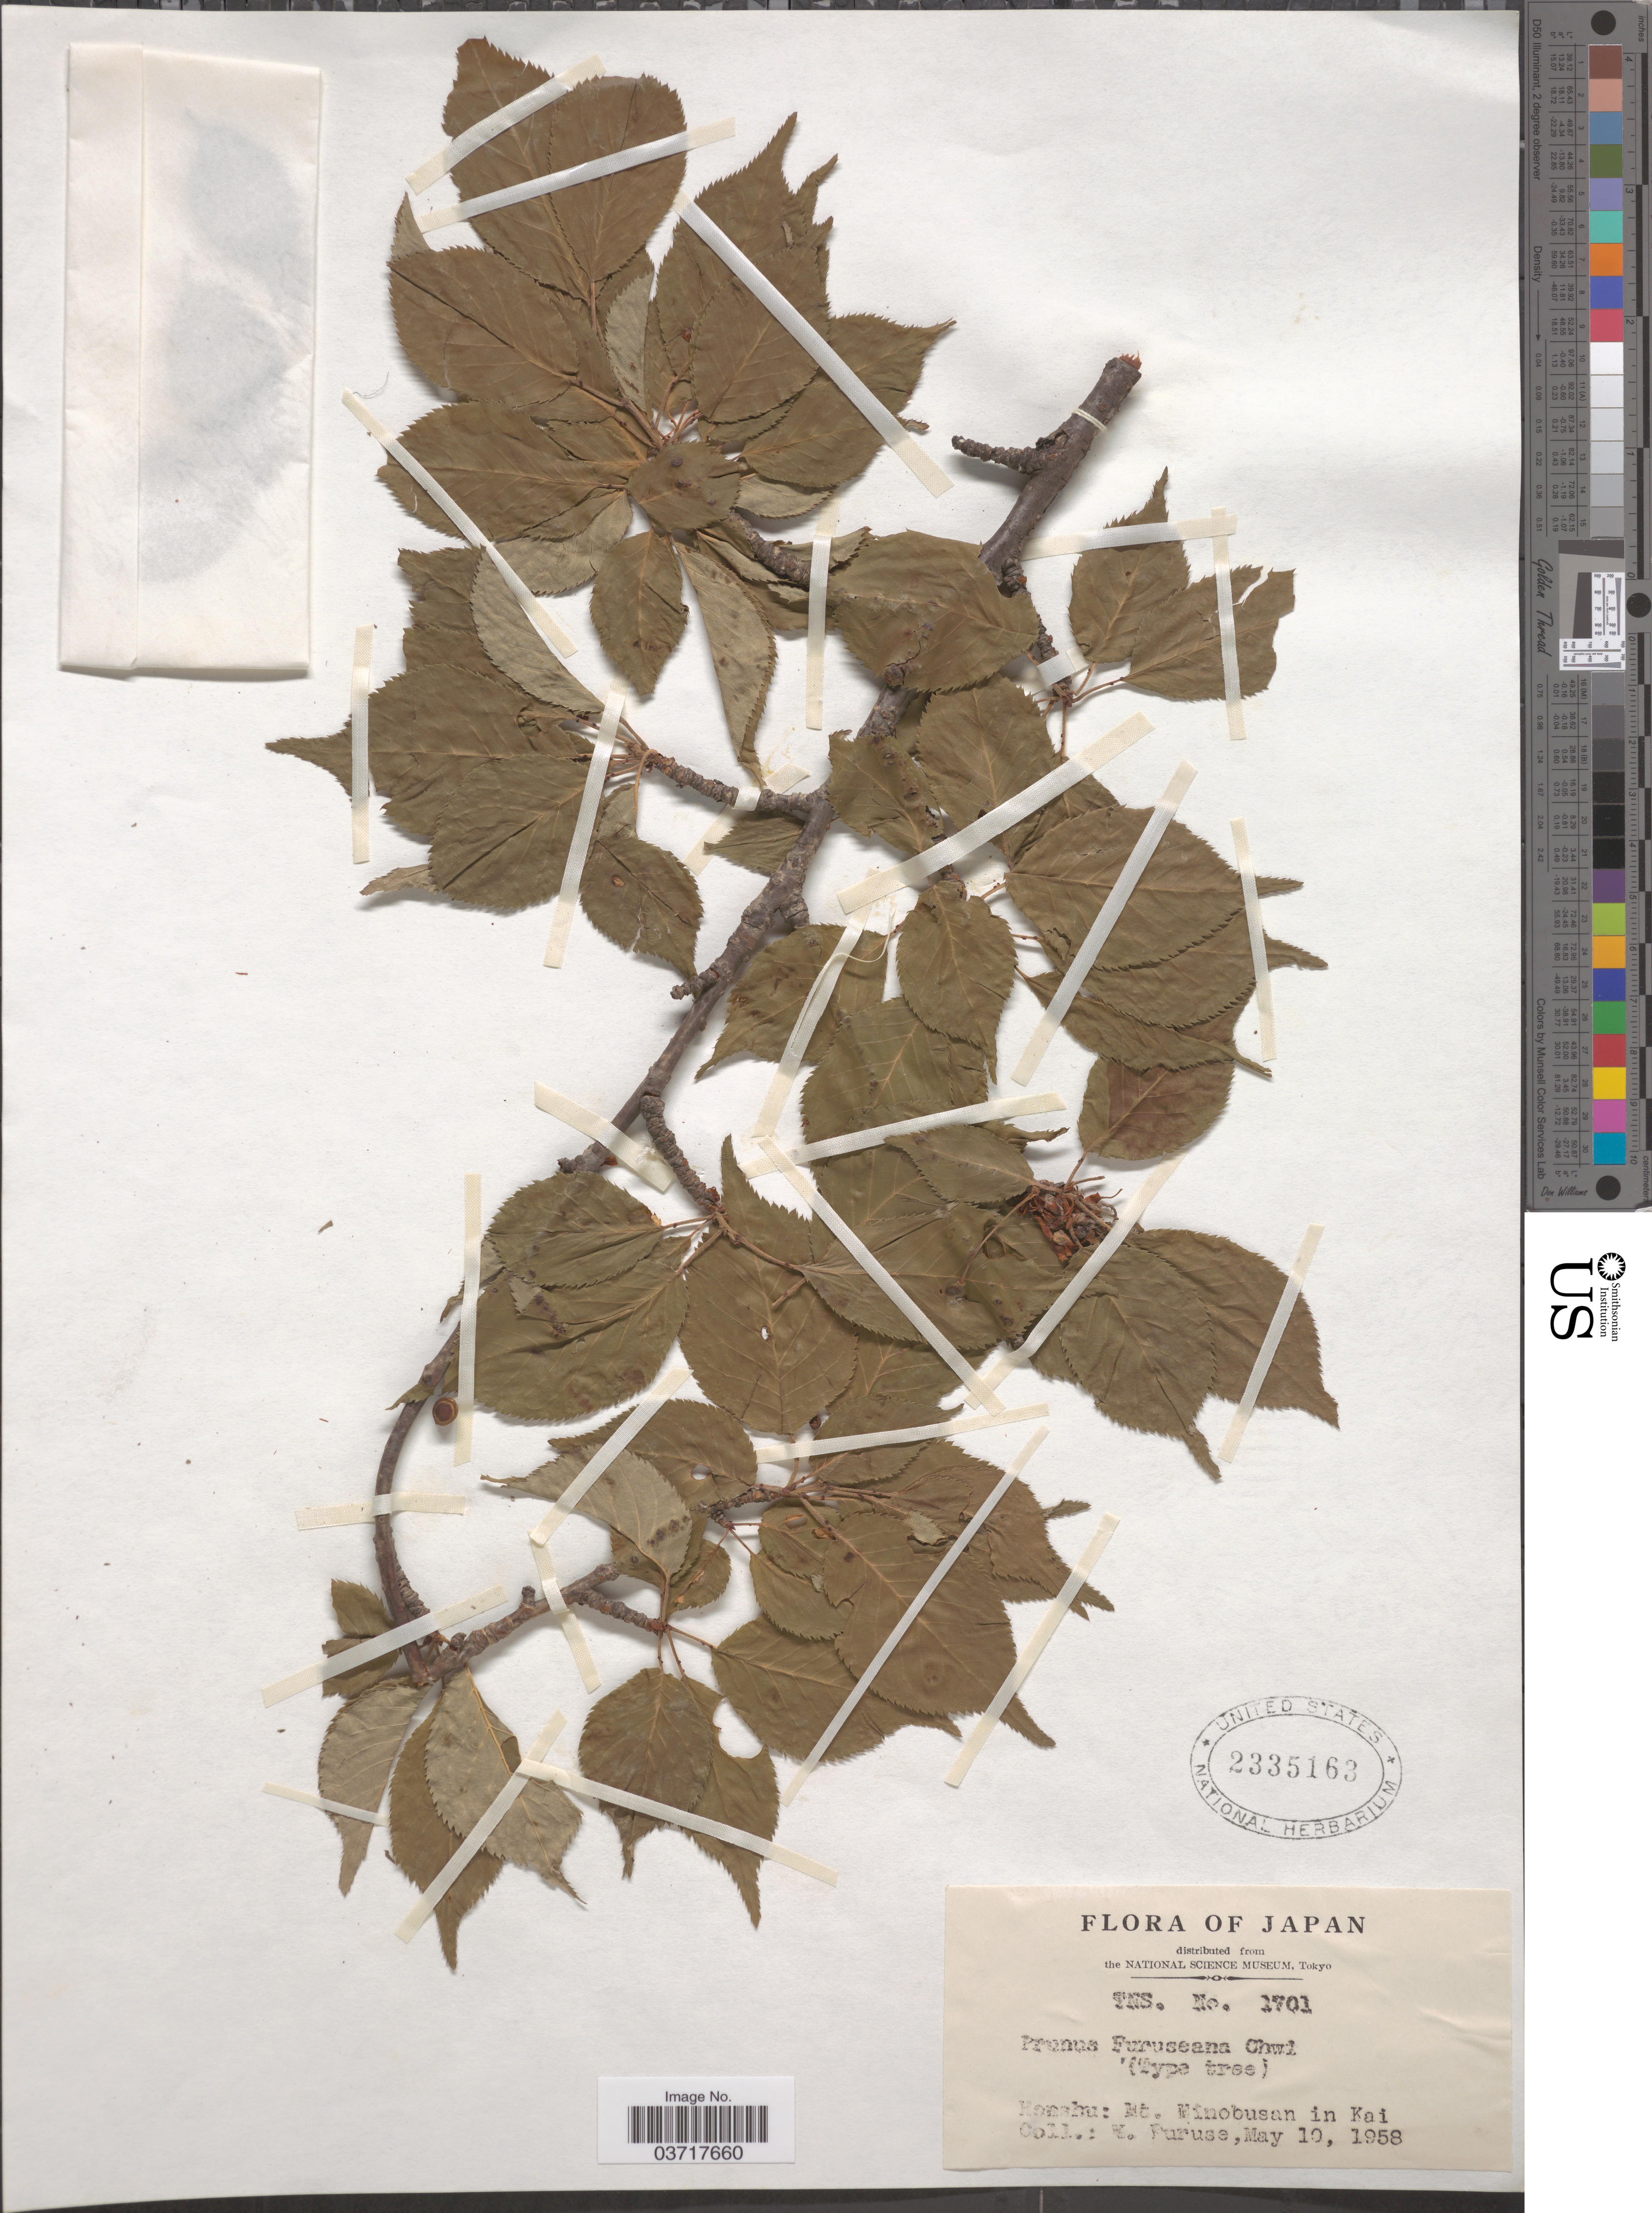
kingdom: Plantae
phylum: Tracheophyta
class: Magnoliopsida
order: Rosales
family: Rosaceae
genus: Prunus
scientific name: Prunus furuseana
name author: Ohwi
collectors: M. Furuse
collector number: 1701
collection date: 1958-05-10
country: Japan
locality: Honshu: Mt. Minobusan.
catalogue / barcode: US 2335163